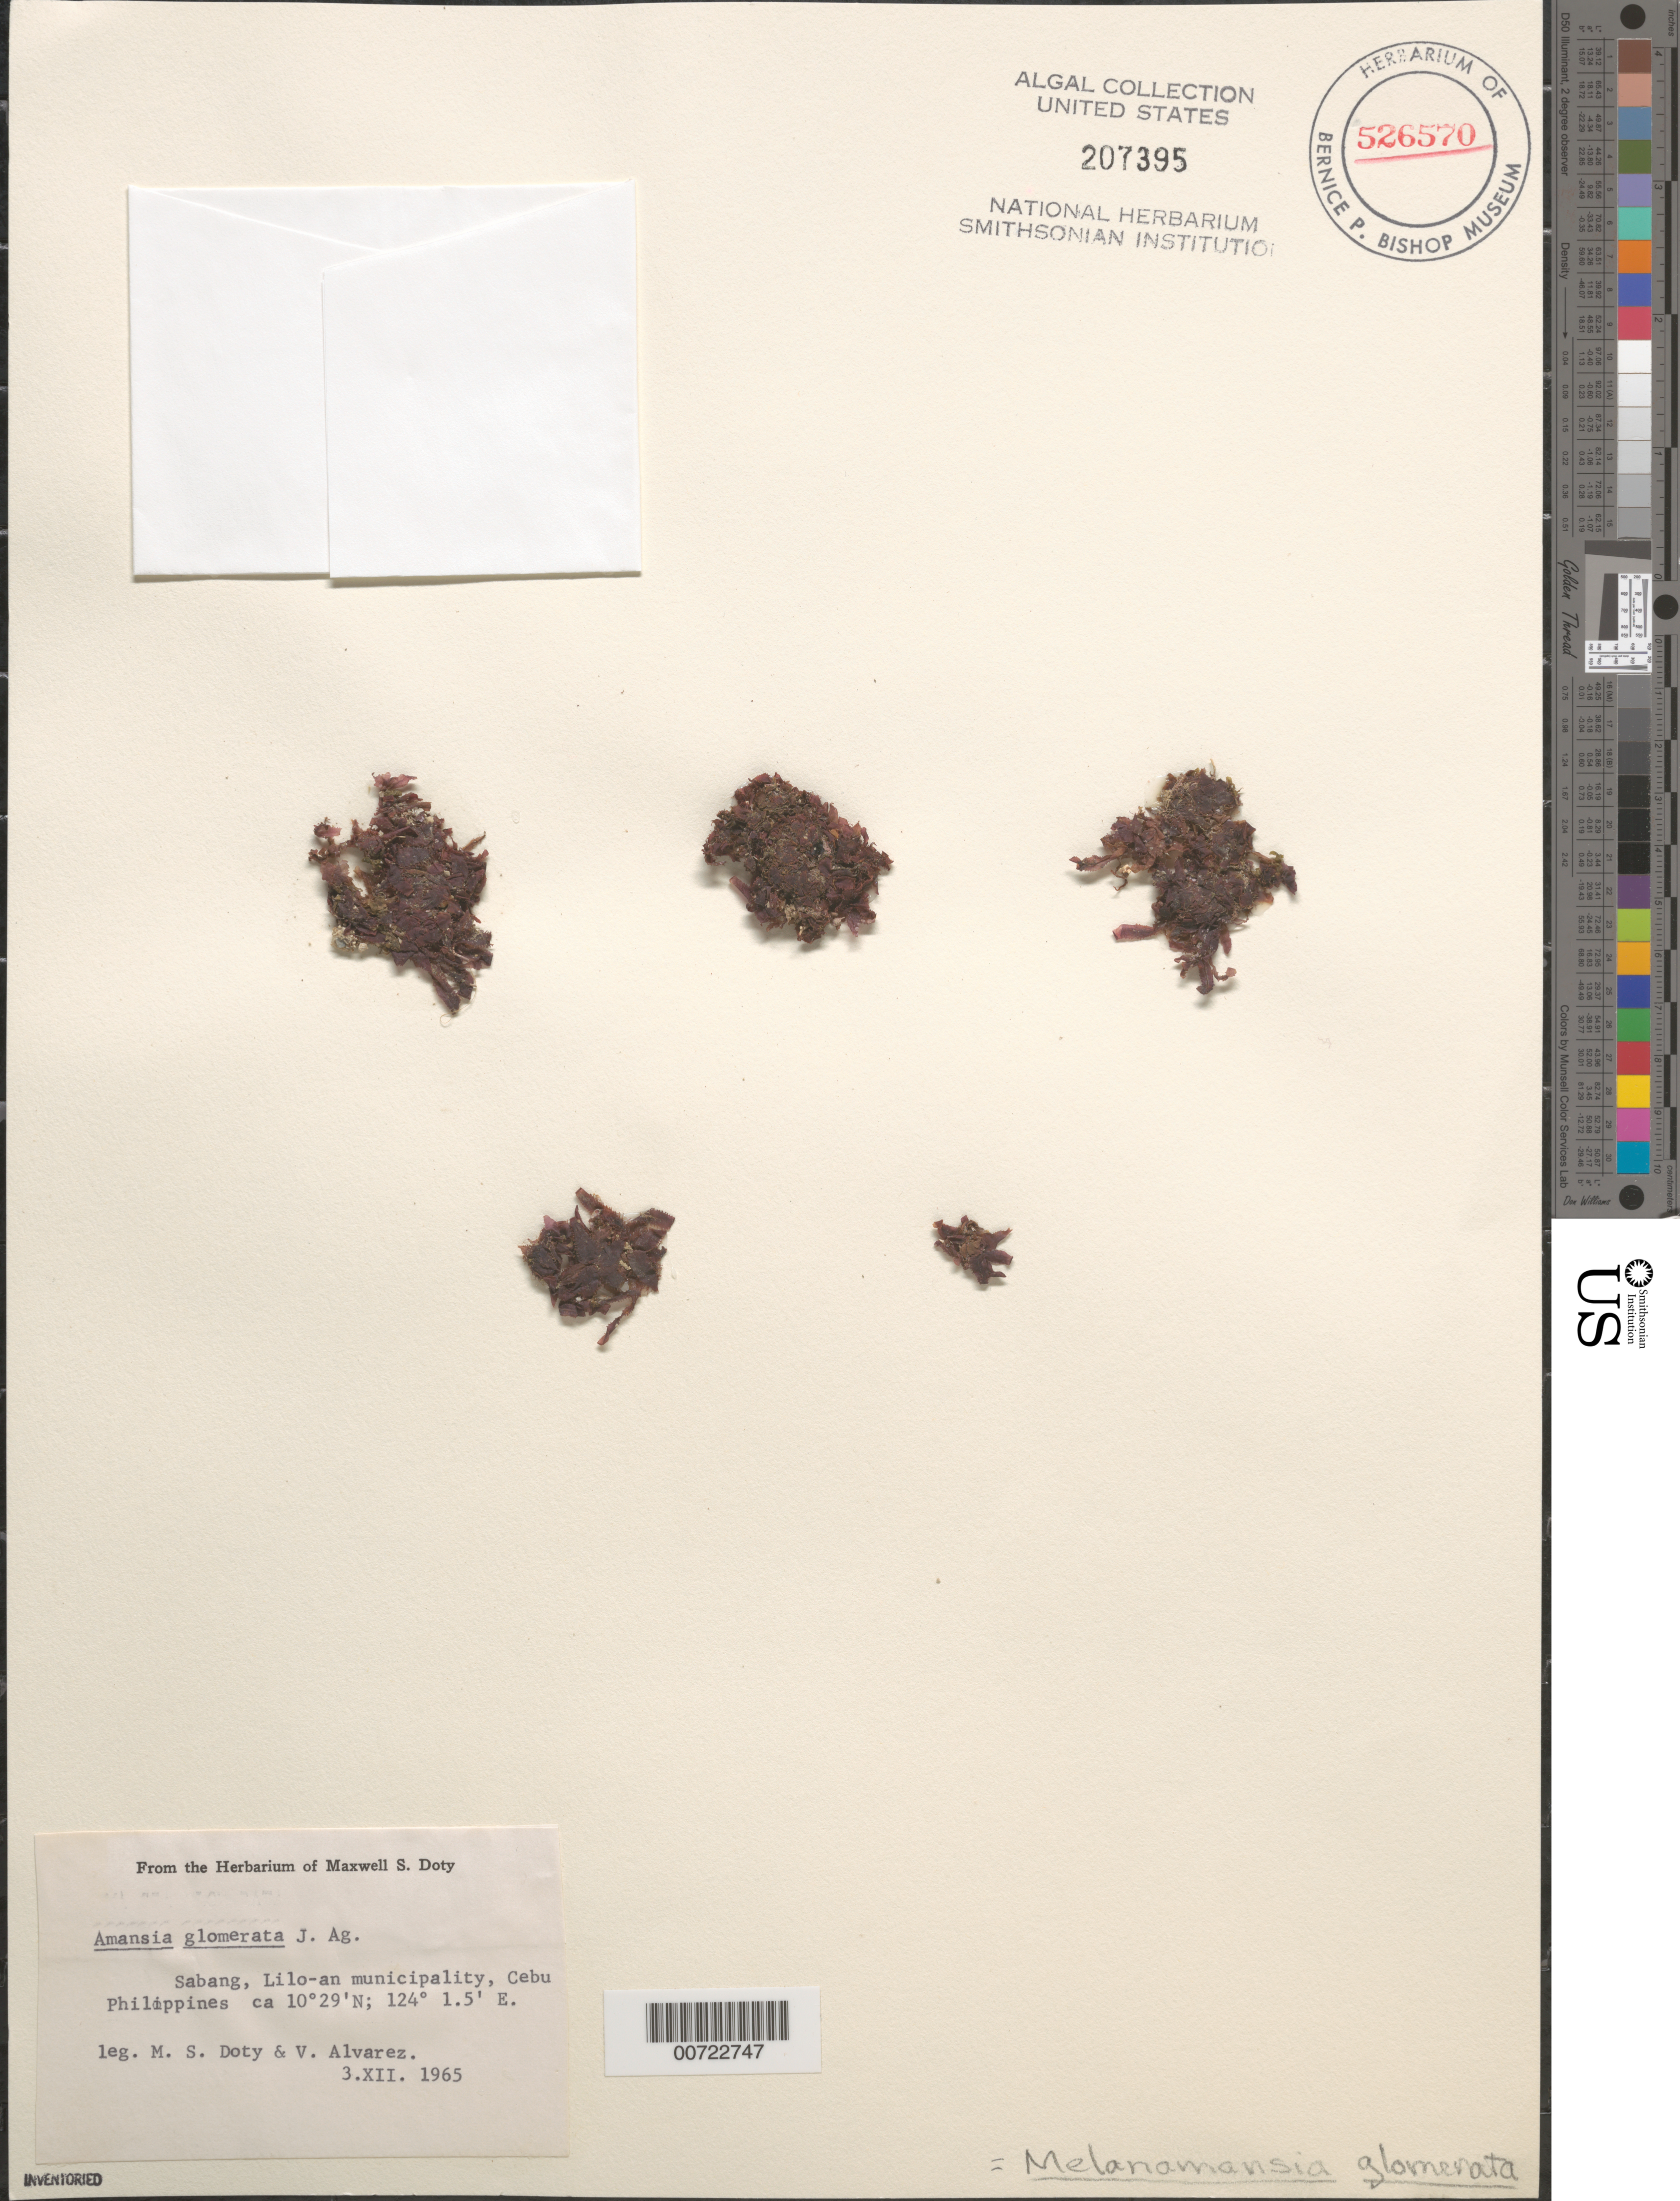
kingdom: Plantae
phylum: Rhodophyta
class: Florideophyceae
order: Ceramiales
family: Rhodomelaceae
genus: Amansia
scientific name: Amansia glomerata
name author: C. Agardh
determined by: Algae name updating Project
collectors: M. S. Doty & V. B. Alvarez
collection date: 1965-12-03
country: Philippines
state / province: Central Visayas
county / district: Cebu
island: Cebu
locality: Sabang, Lilo-an Municipality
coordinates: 10 29' N, 124 1.5' E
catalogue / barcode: US 207395